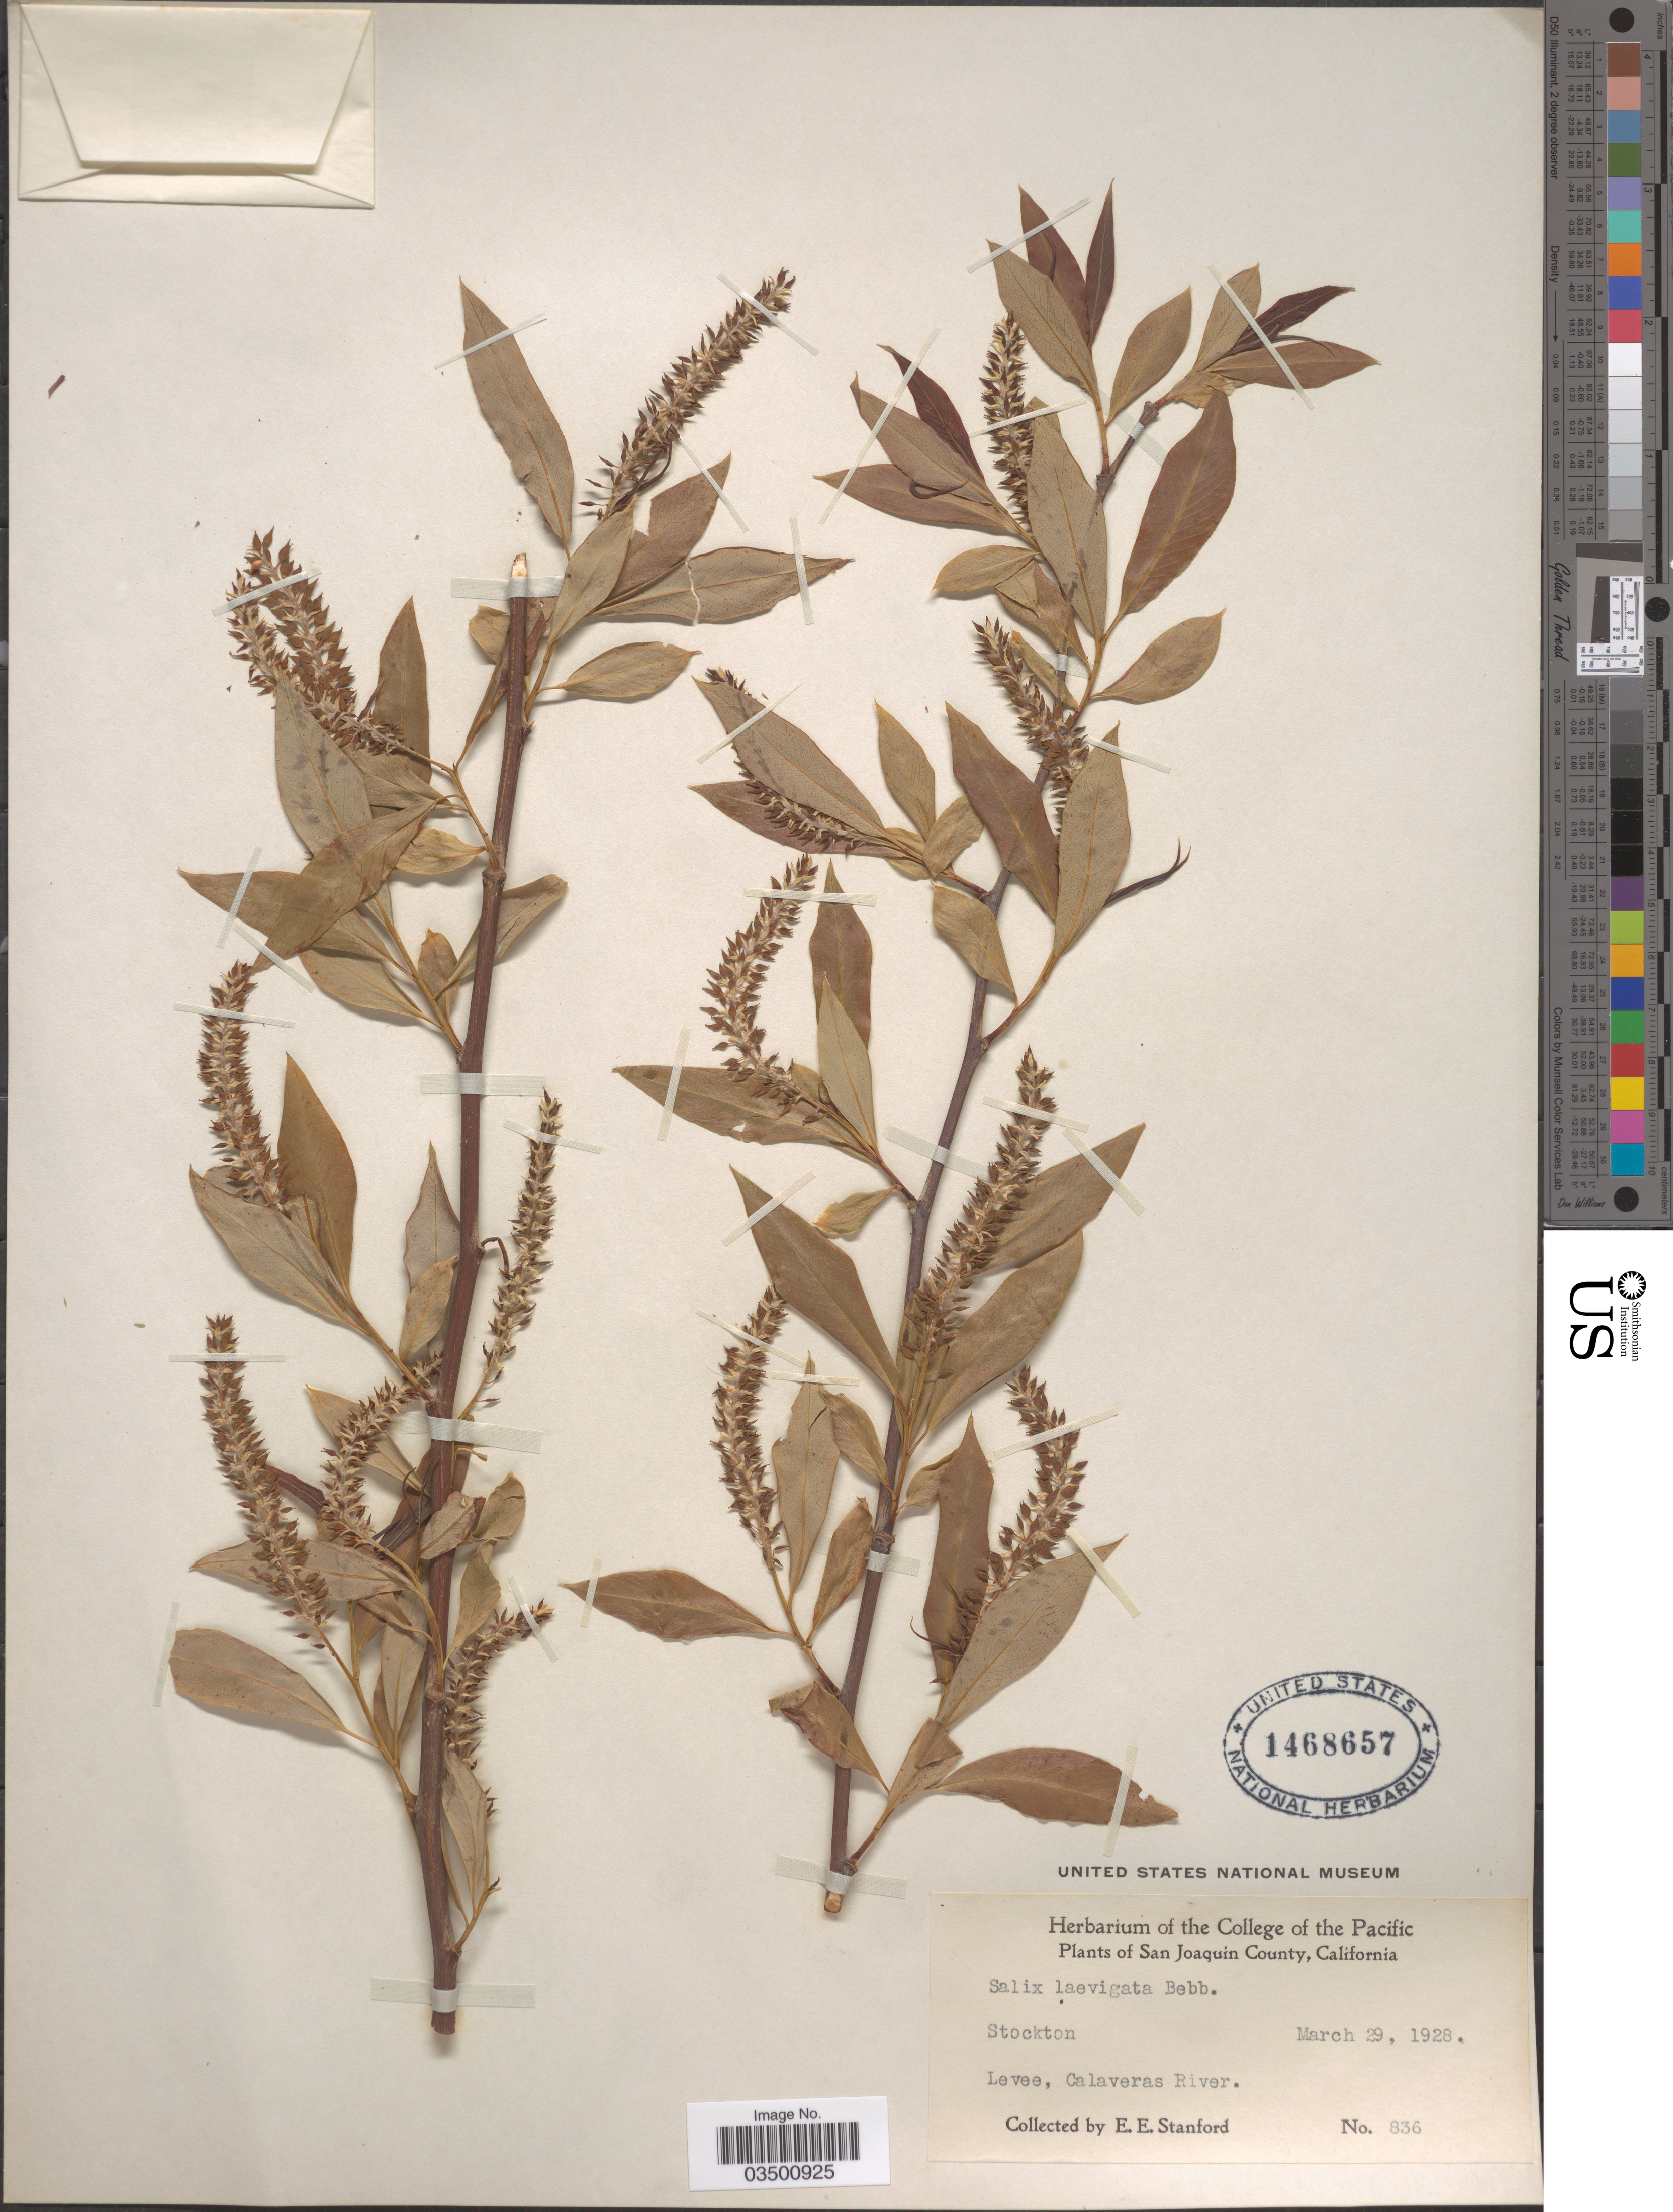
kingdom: Plantae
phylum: Tracheophyta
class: Magnoliopsida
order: Malpighiales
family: Salicaceae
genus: Salix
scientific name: Salix laevigata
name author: Bebb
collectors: E. Stanford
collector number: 836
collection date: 1928-03-29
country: United States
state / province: California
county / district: San Joaquin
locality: San Joaquin County. Stockton. Levee, Calaveras River.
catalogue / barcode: US 1468657